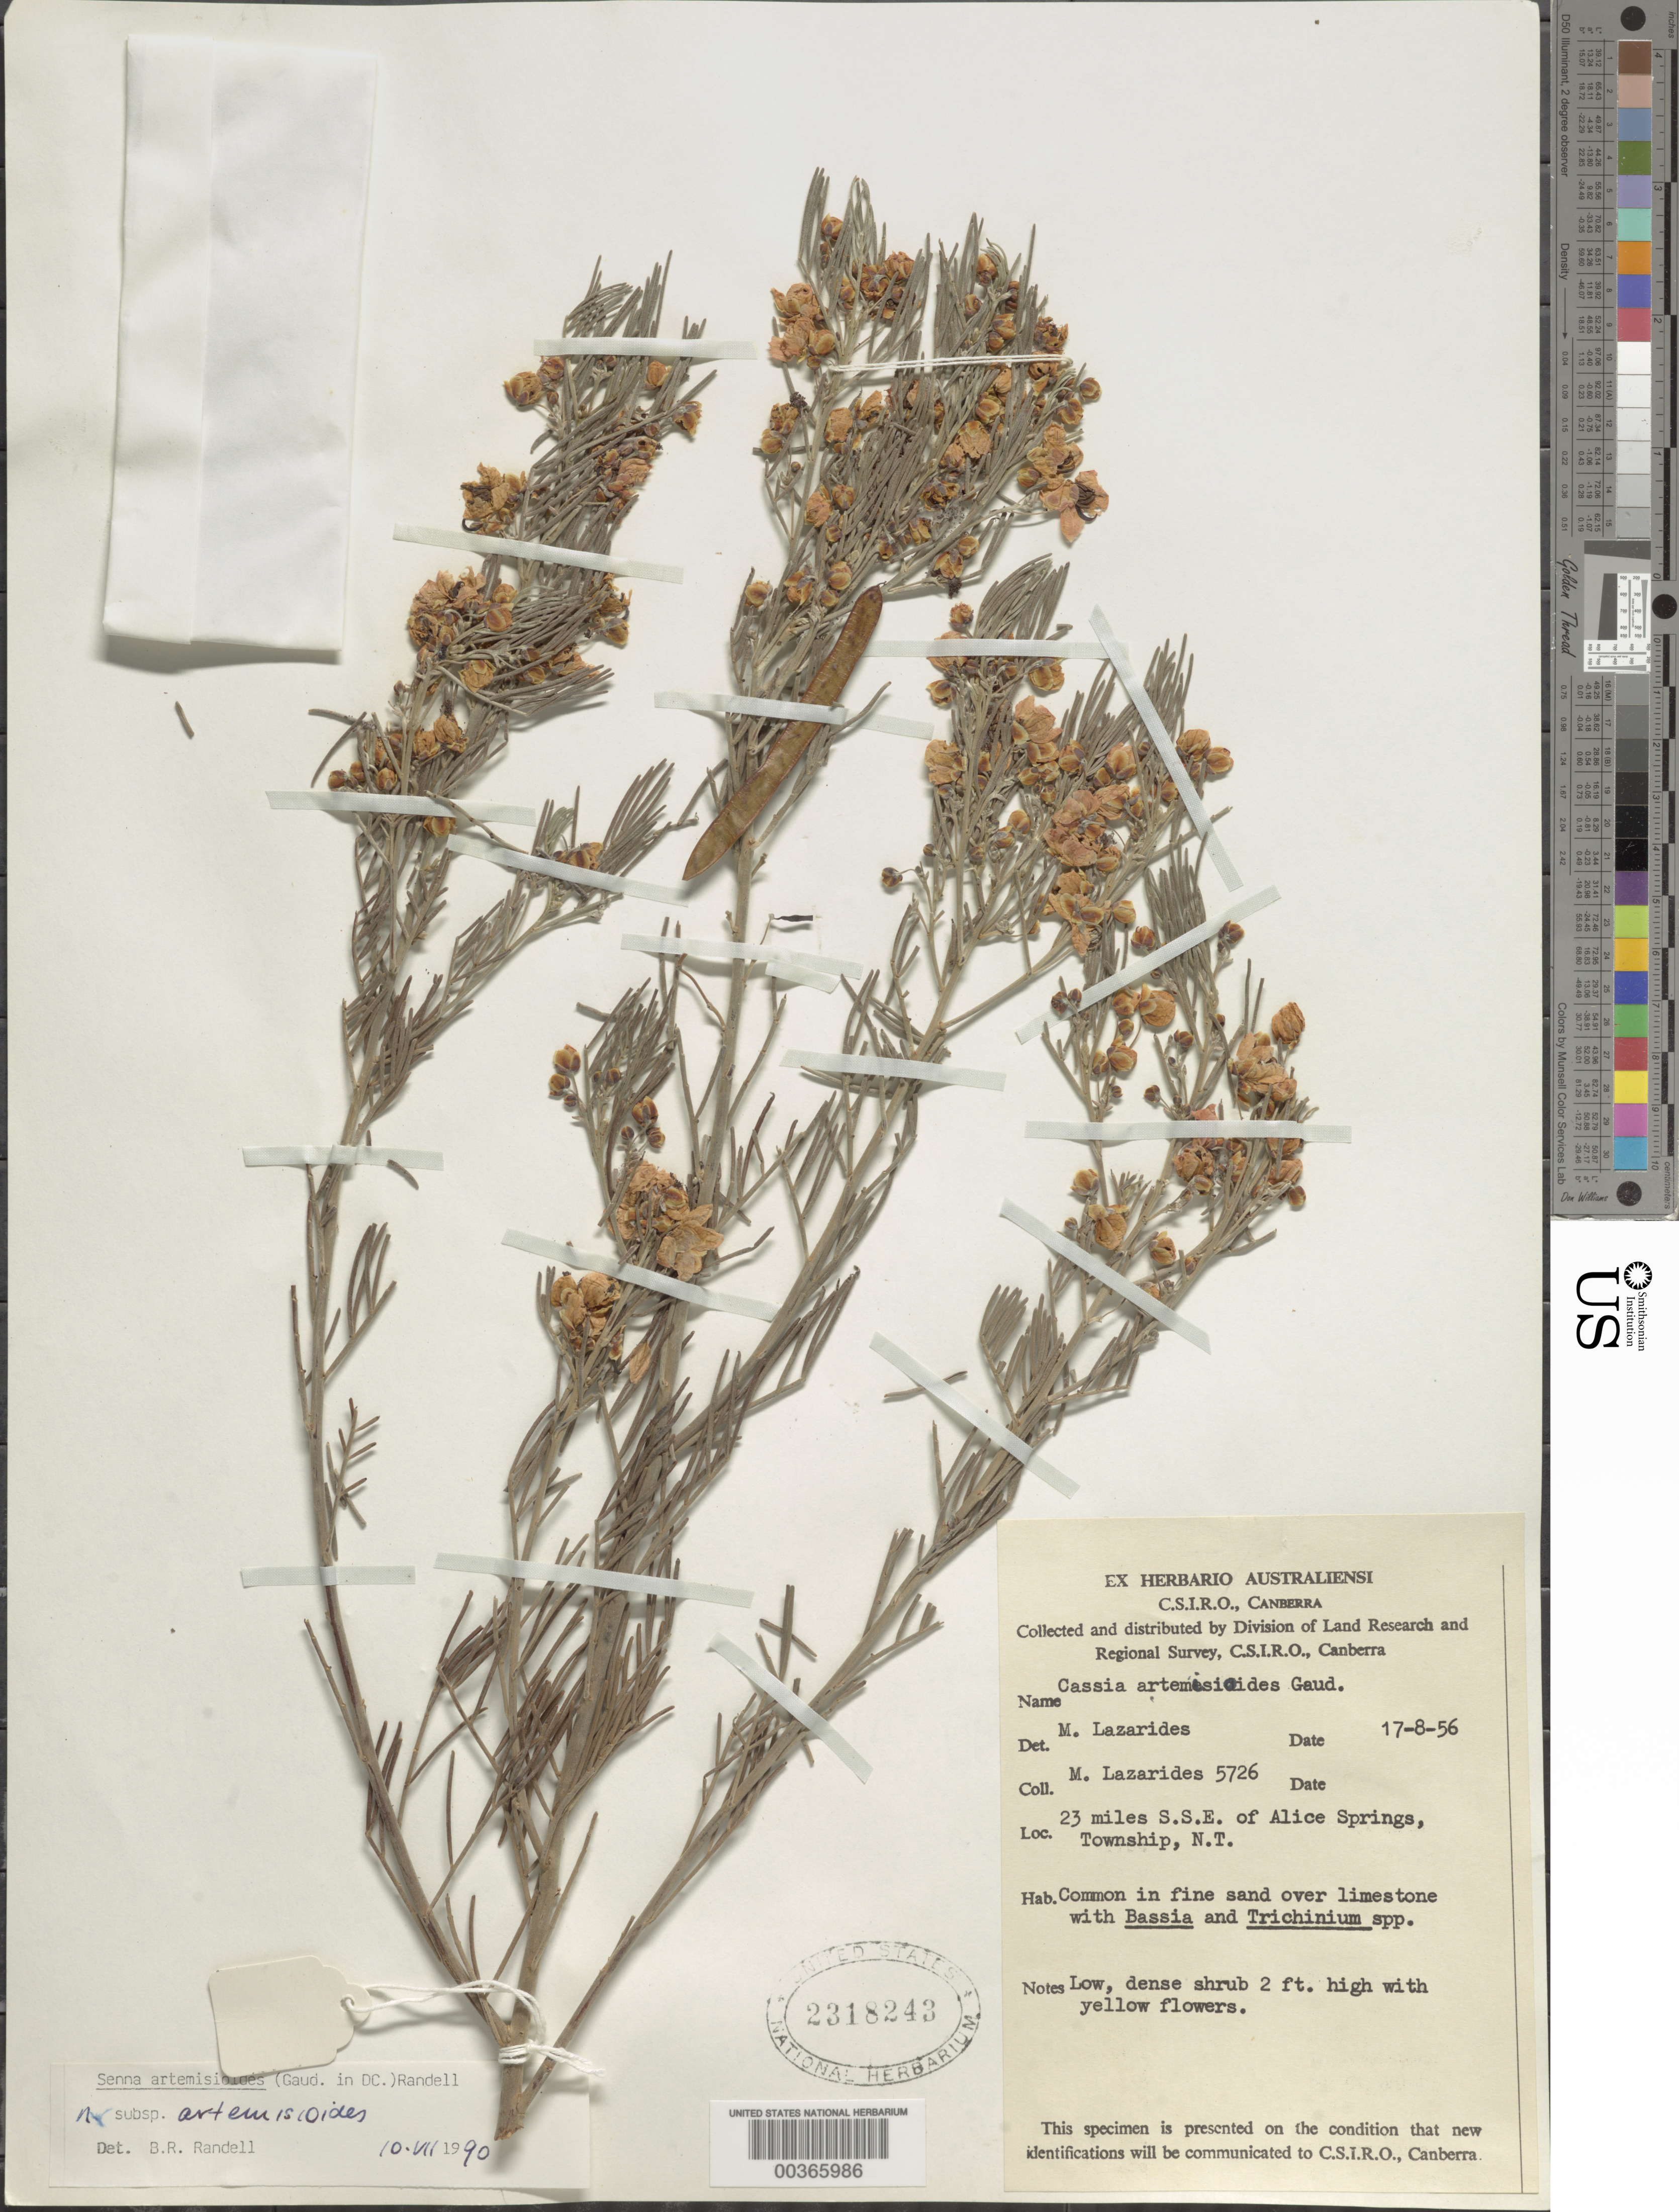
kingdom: Plantae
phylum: Tracheophyta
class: Magnoliopsida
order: Fabales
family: Fabaceae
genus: Senna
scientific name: Senna artemisioides subsp. artemisioides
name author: (Gaudich. ex DC.) Randell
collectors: M. Lazarides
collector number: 5726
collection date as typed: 17 Aug 1956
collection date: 1956-08-17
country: Australia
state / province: Northern Territory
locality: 23 mi sse of alice springs township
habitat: Fine sand over limestone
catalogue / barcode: US 2318243